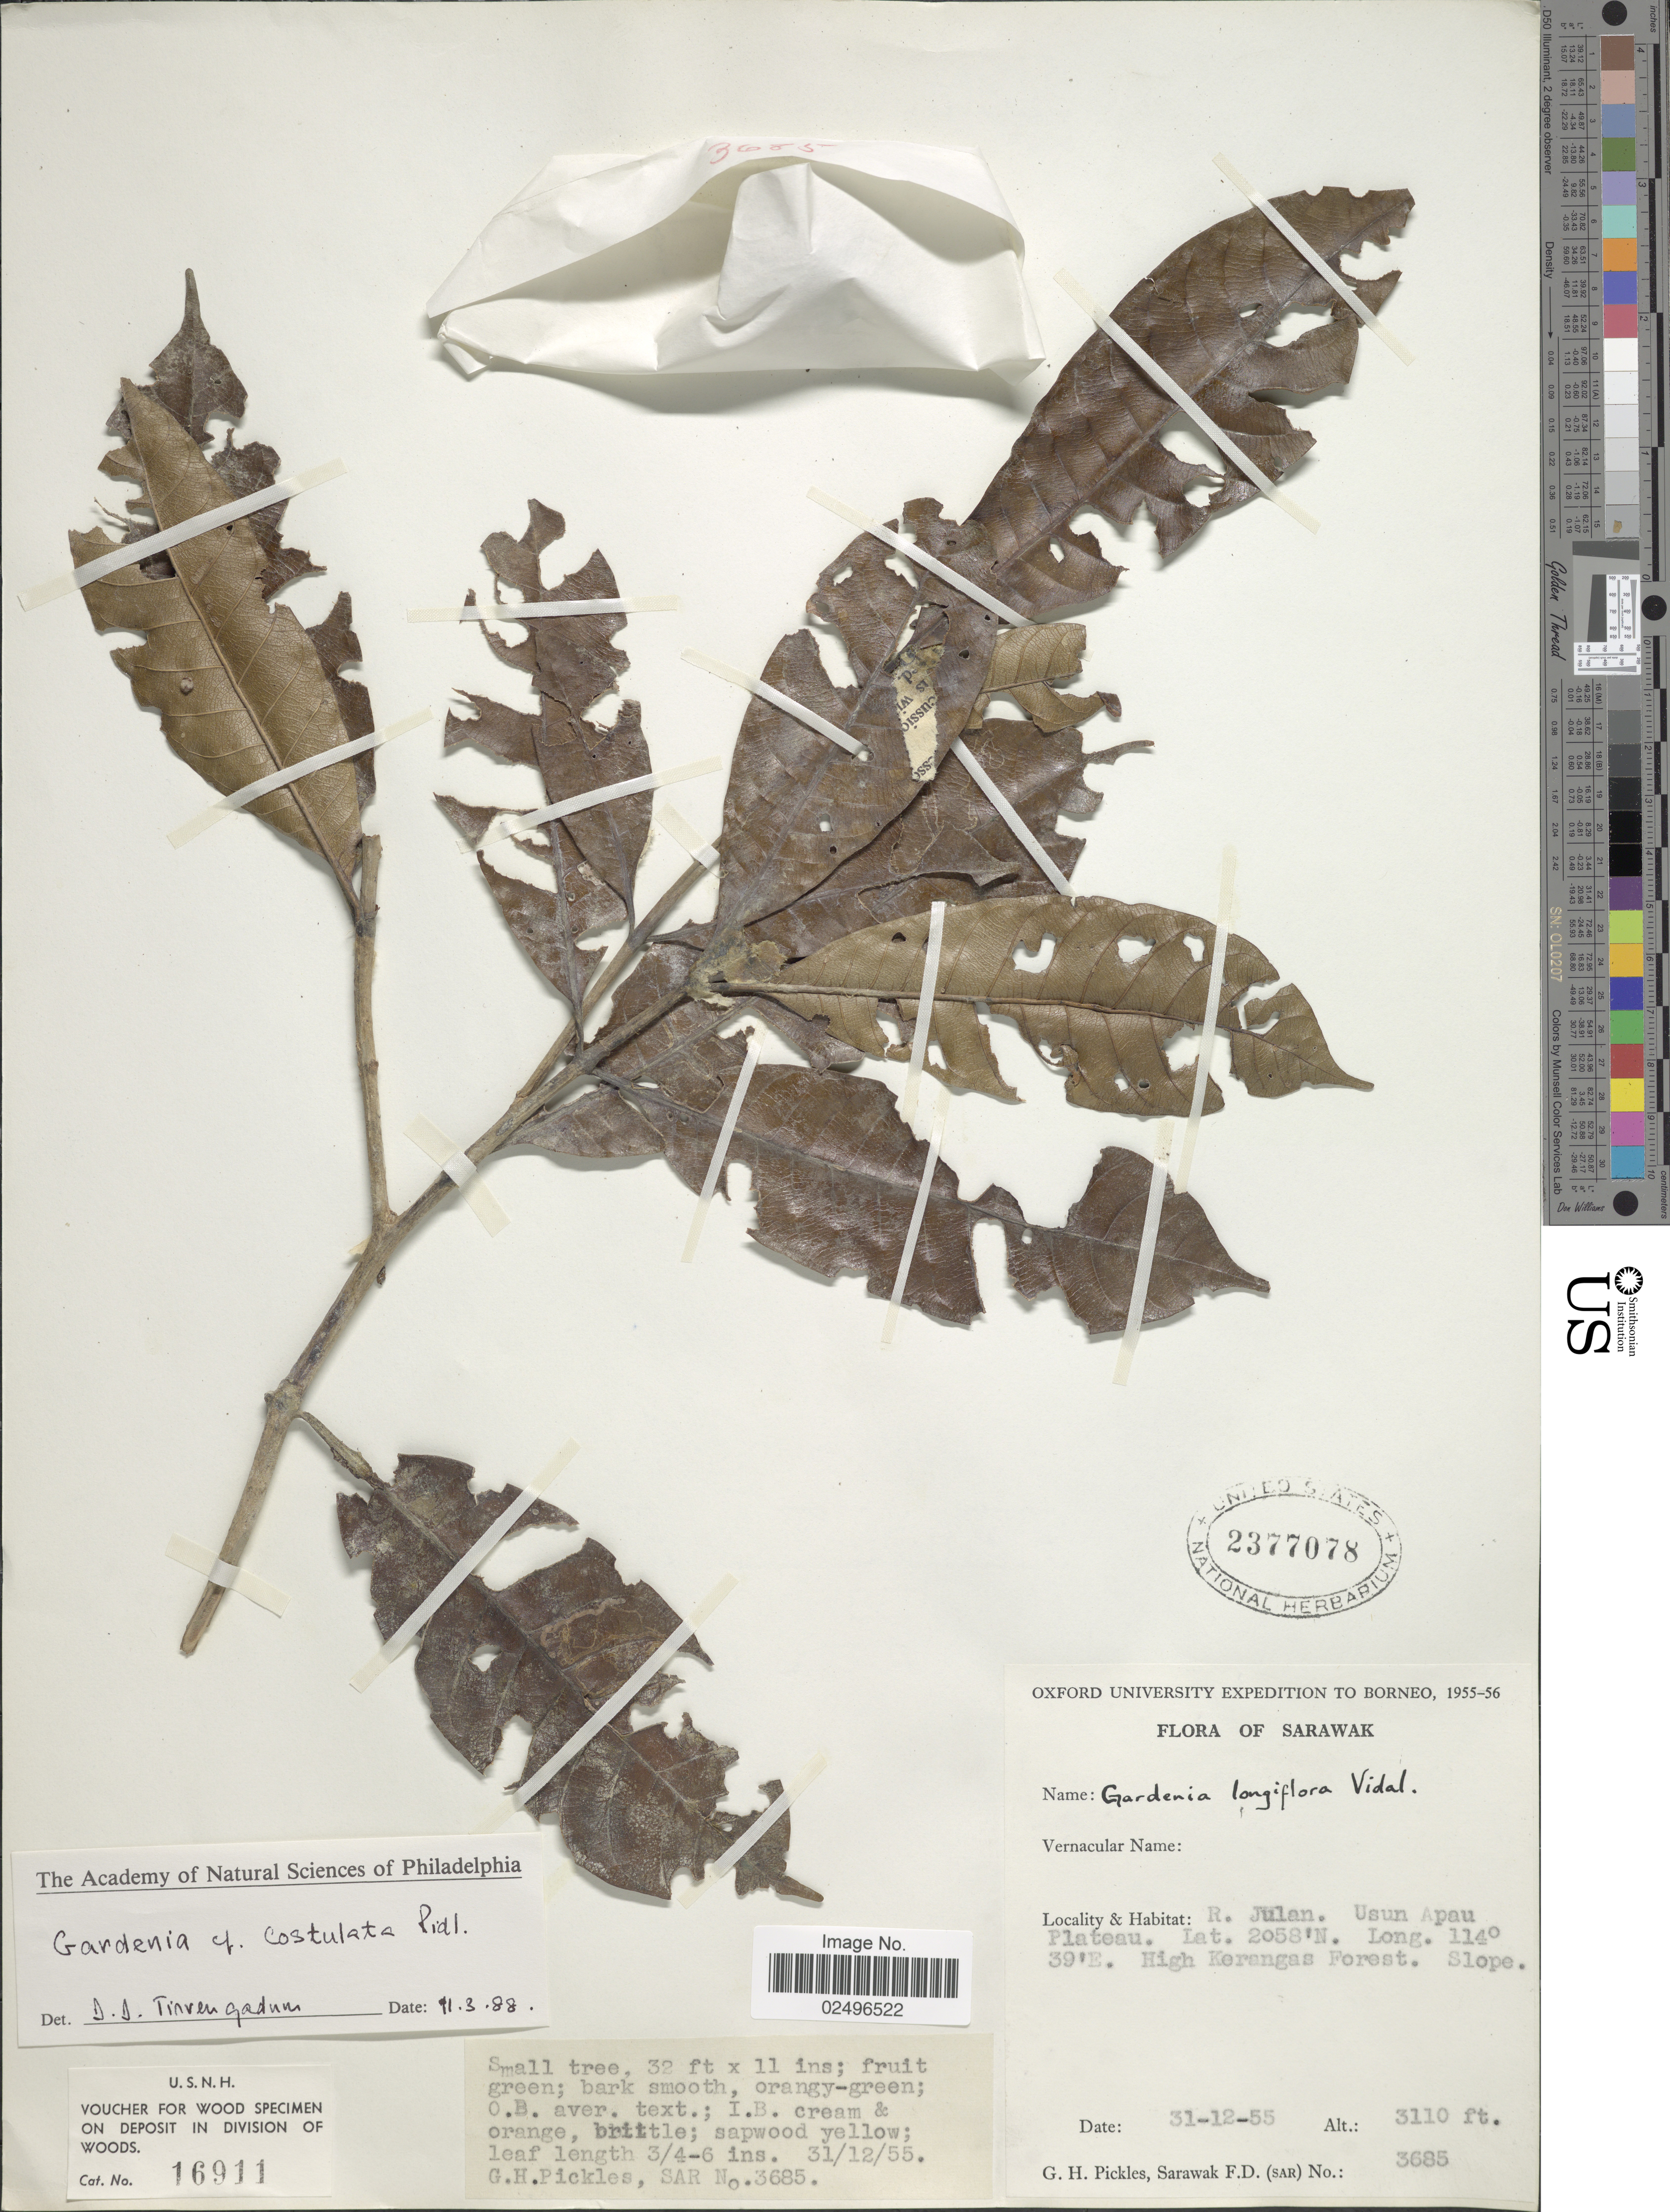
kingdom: Plantae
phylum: Tracheophyta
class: Magnoliopsida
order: Gentianales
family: Rubiaceae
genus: Gardenia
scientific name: Gardenia costulata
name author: Ridl.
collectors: G. Pickles & F. Sarawak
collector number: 3685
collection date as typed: Transcribed d/m/y: 31/12/55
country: Malaysia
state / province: Sarawak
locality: Sarawak, R. Julan, Usun Apau Plateau, High Kerangas Forest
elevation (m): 948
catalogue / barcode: US 2377078